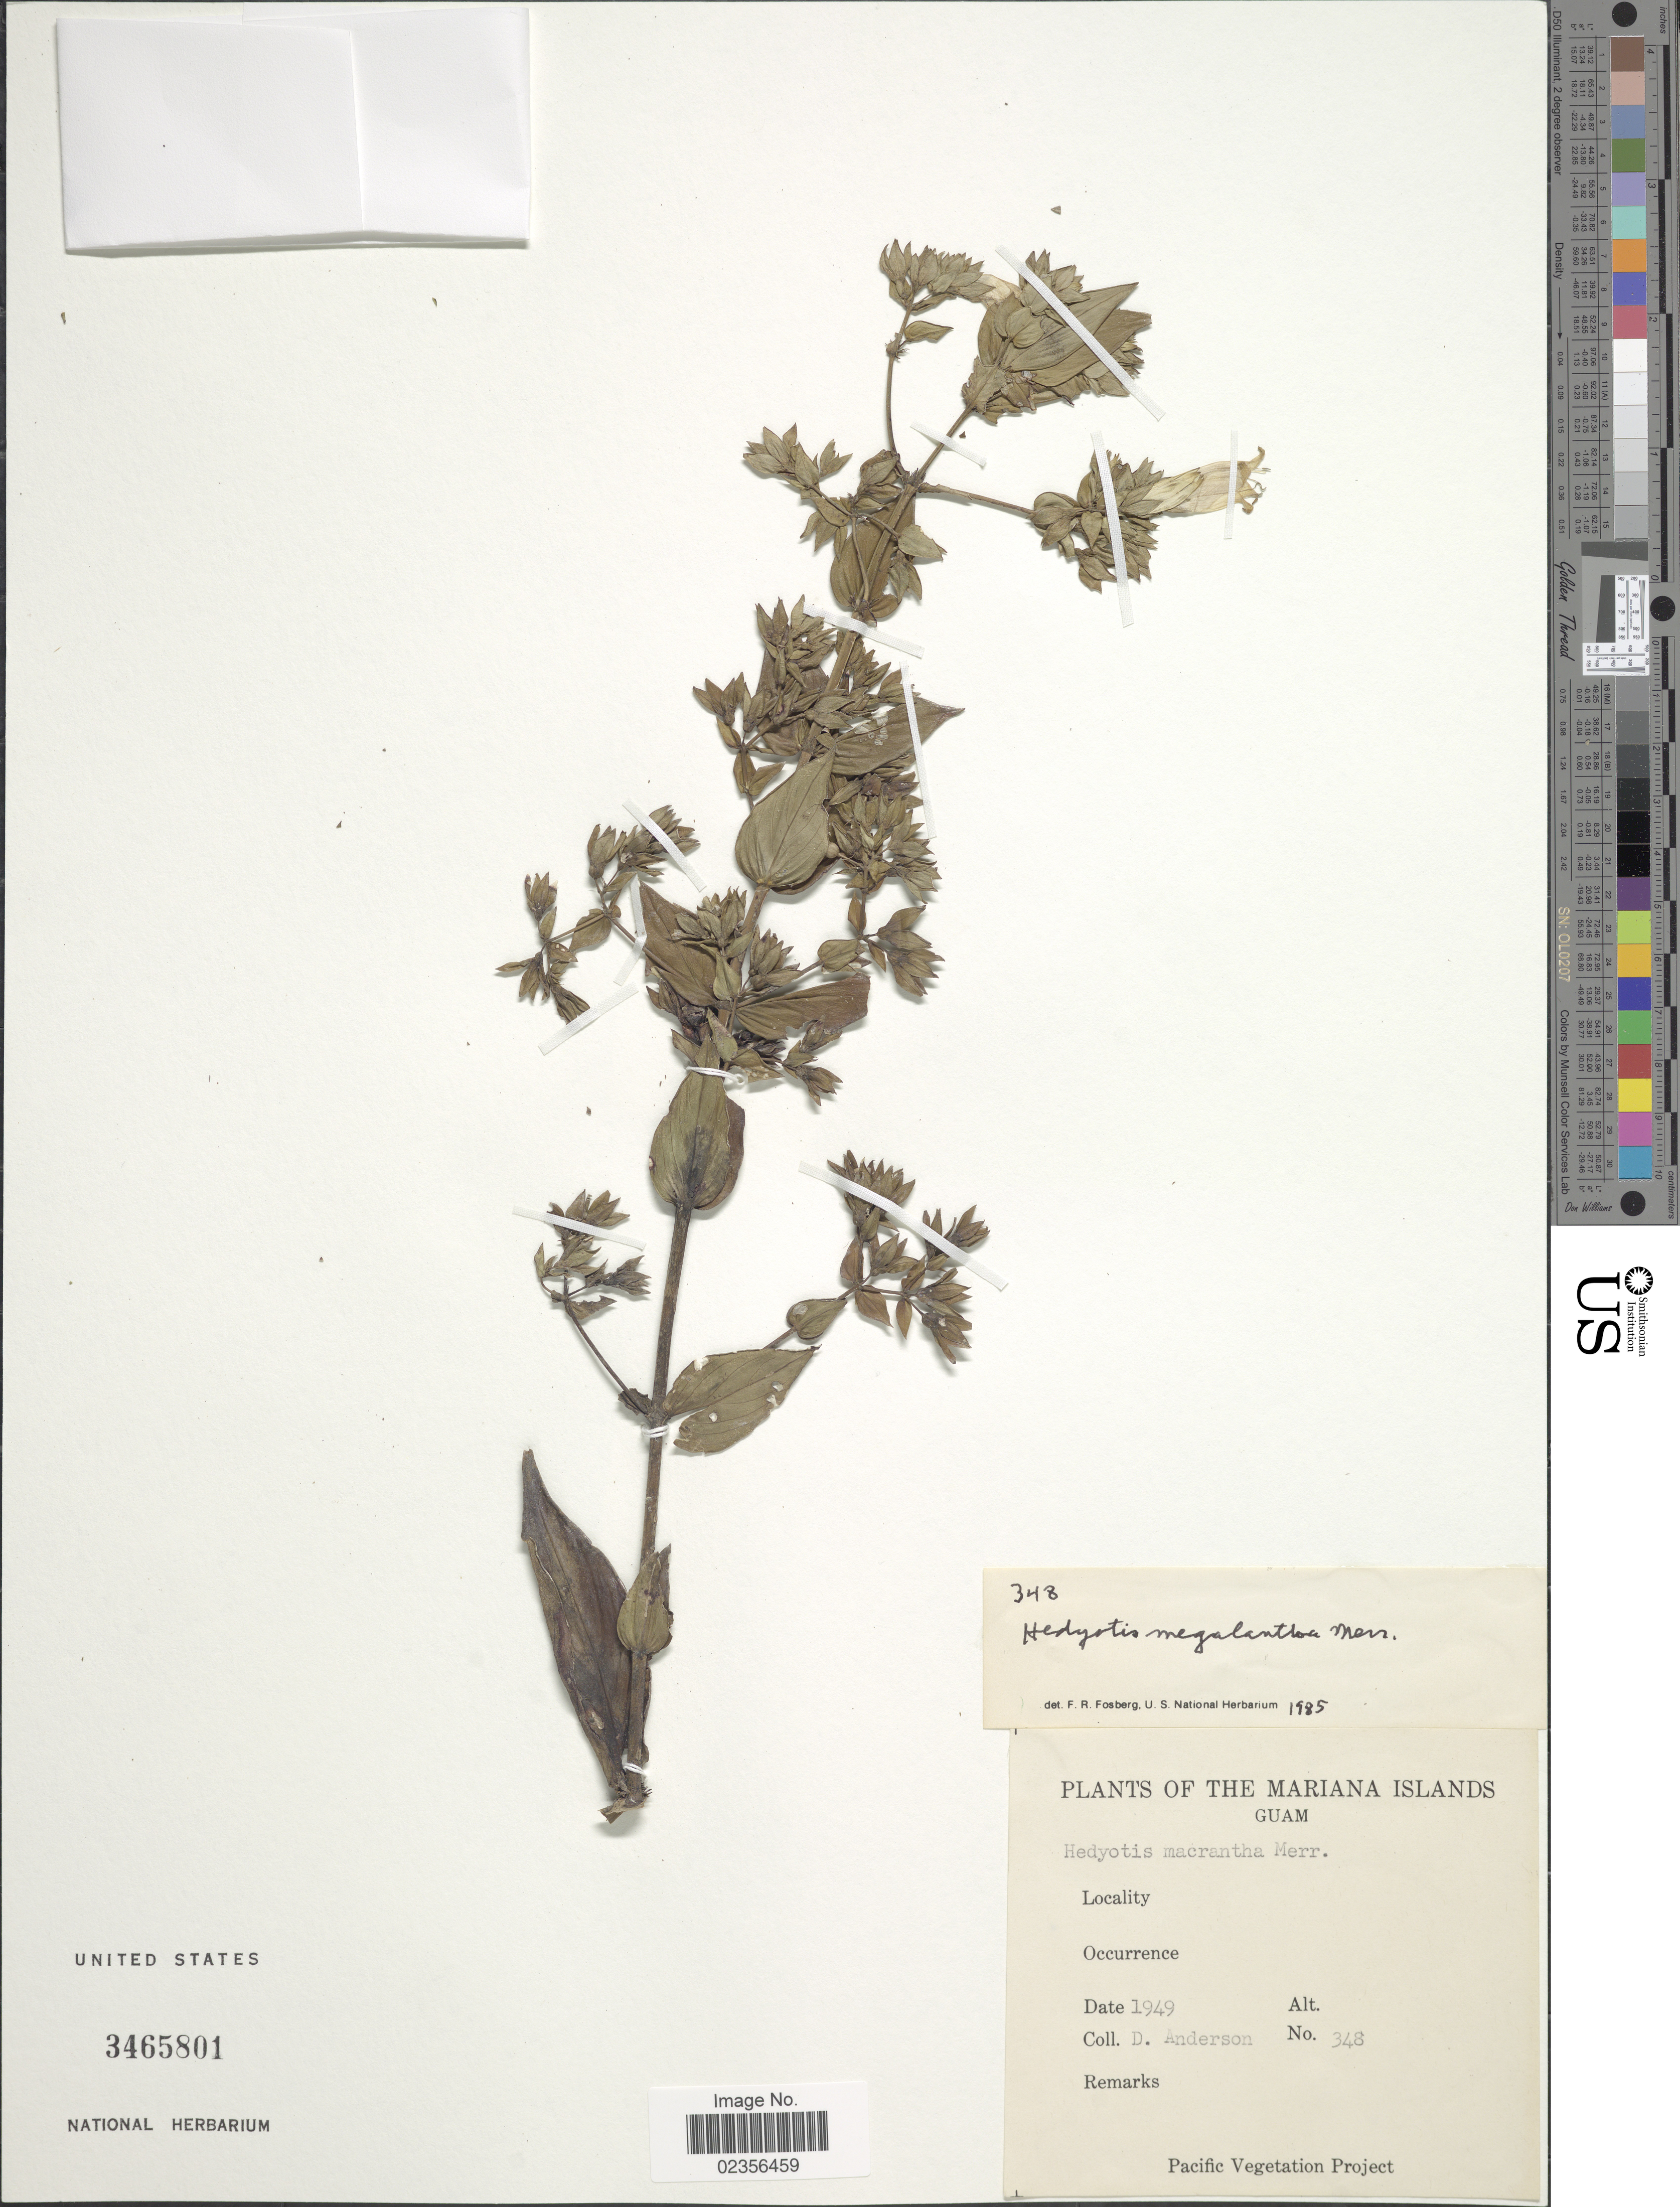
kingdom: Plantae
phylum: Tracheophyta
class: Magnoliopsida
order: Gentianales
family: Rubiaceae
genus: Hedyotis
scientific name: Hedyotis megalantha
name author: Merr.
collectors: D. Anderson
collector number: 348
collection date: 1949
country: Guam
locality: Mariana Islands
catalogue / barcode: US 3465801